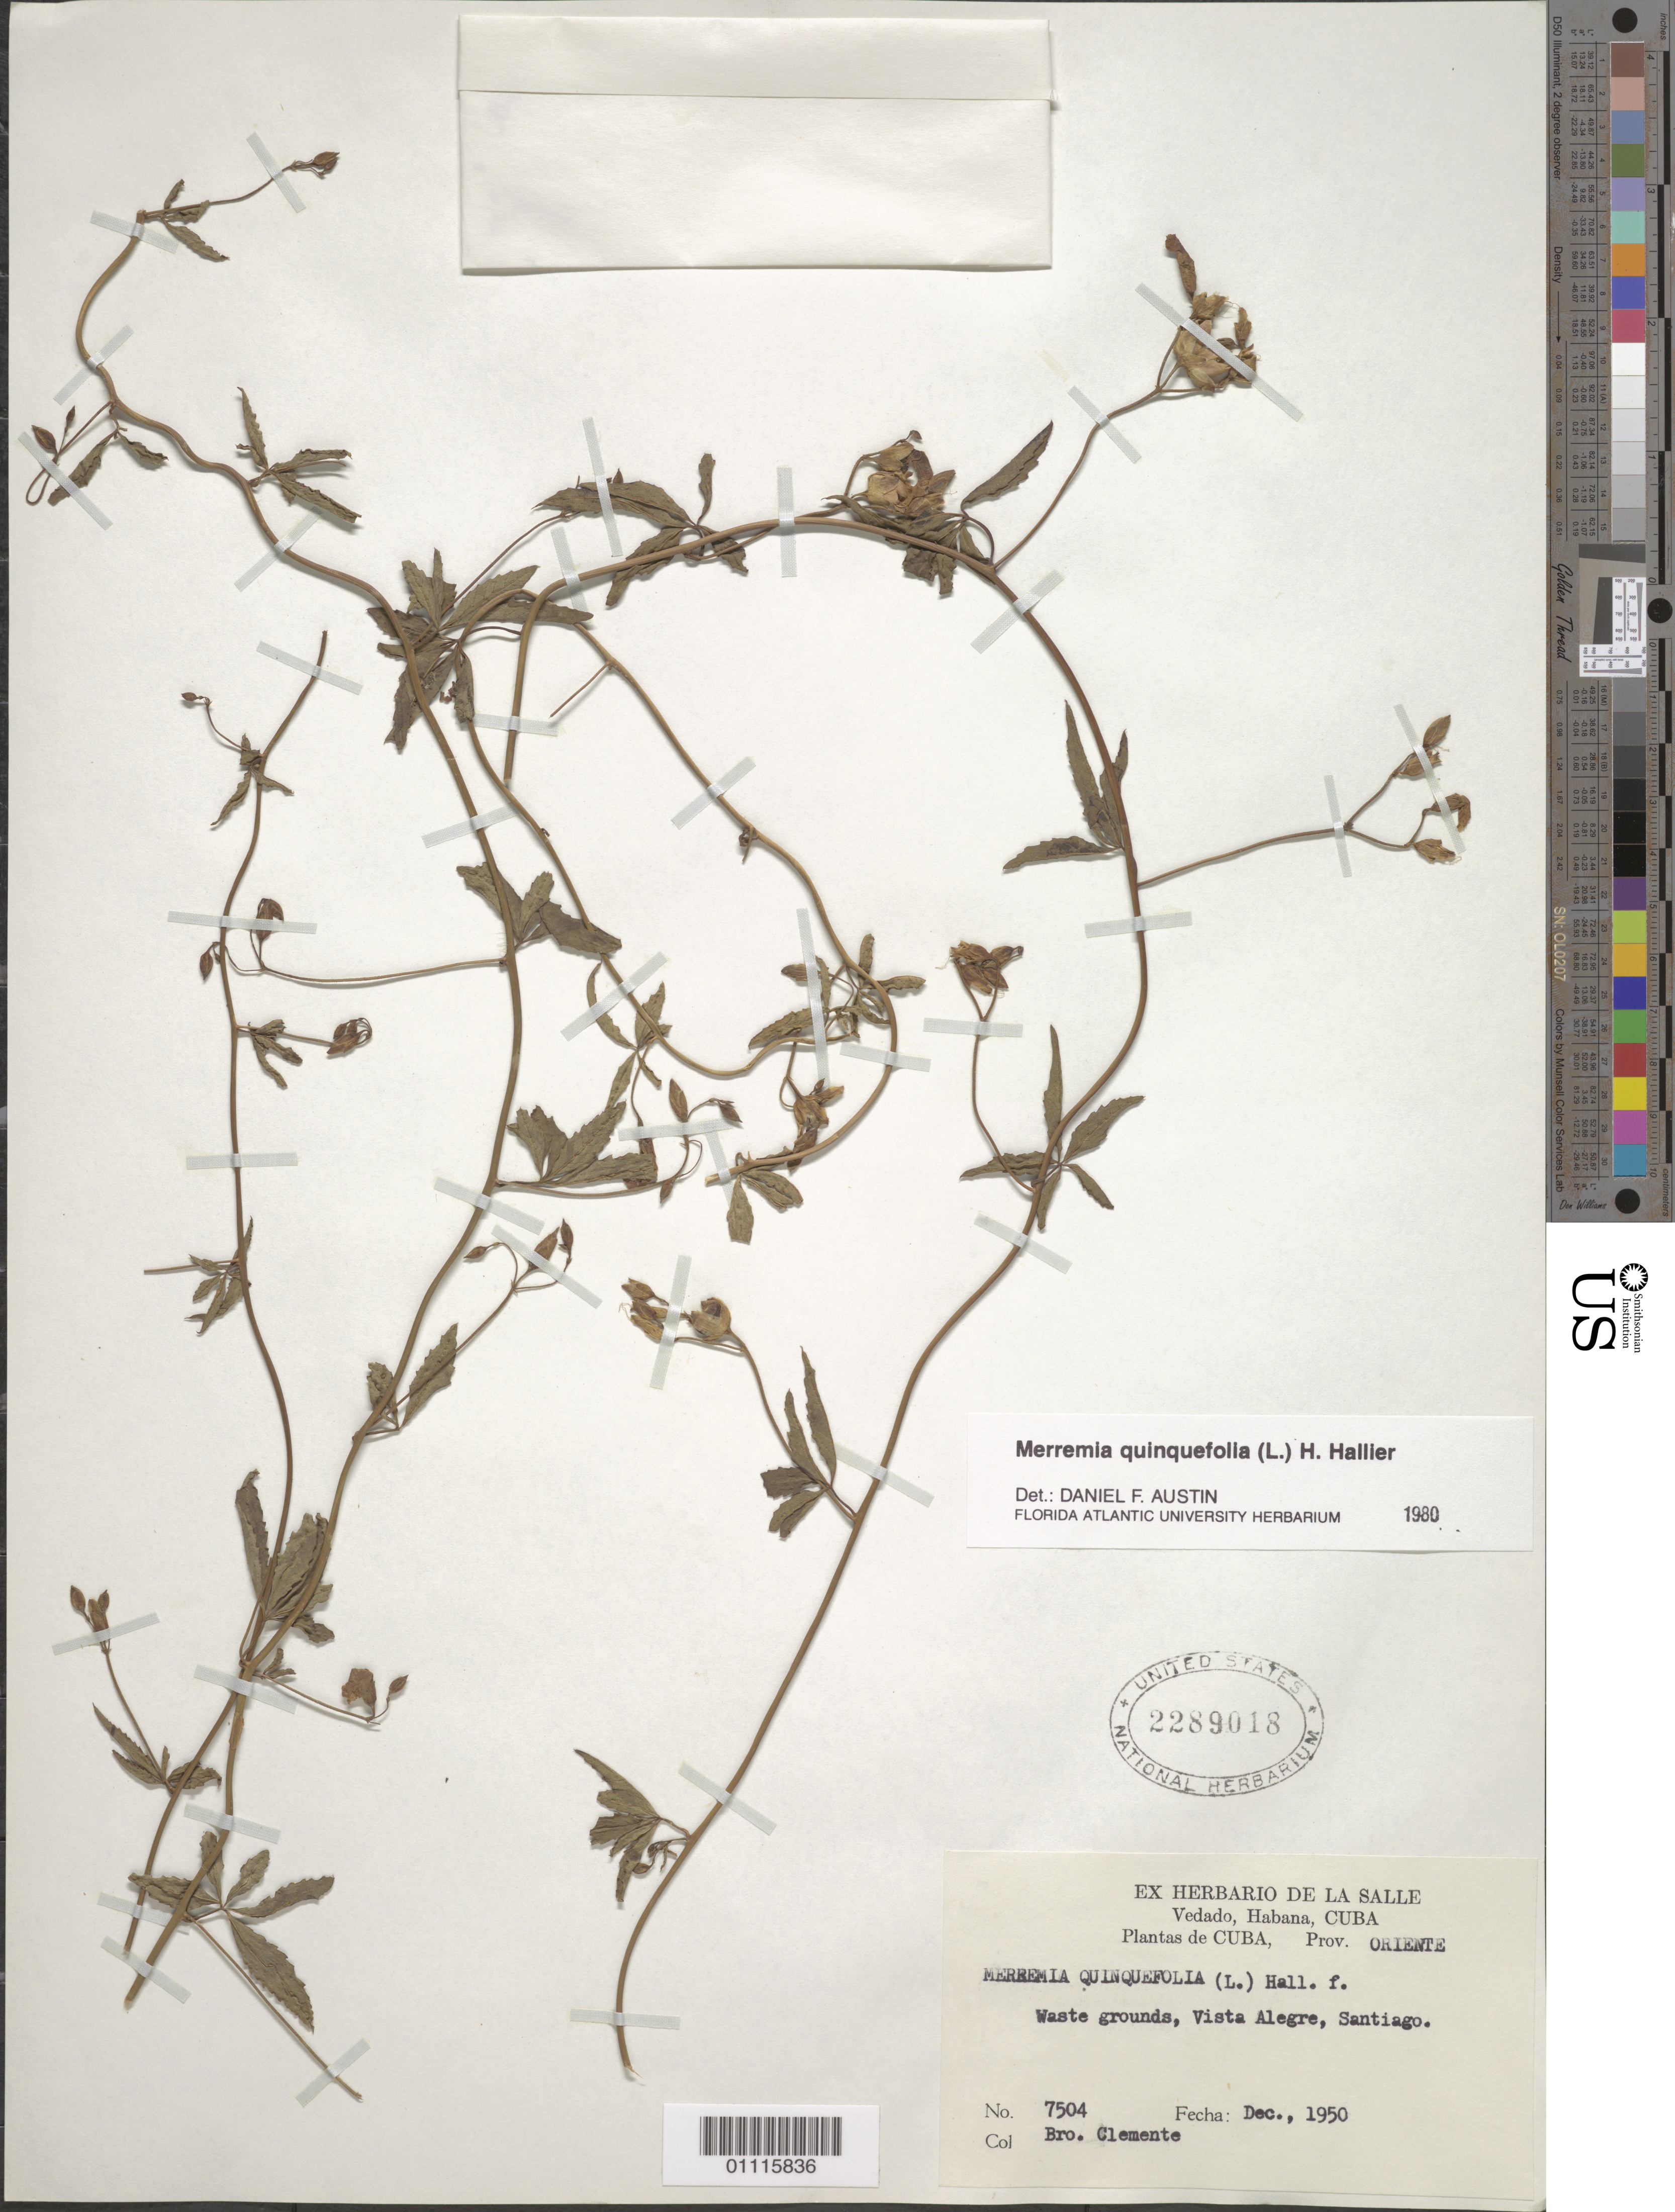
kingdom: Plantae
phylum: Tracheophyta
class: Magnoliopsida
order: Solanales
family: Convolvulaceae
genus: Distimake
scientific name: Distimake quinquefolius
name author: (L.) A. R. Simões & Staples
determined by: Strong, Mark T., (BOT), Smithsonian Institution - National Museum of Natural History (UNITED STATES)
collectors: Bro. Clemente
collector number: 7504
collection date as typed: Dec 1950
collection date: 1950-12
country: Cuba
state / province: Santiago de Cuba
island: Cuba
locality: Waste grounds, Vista Alegre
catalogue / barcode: US 2289018